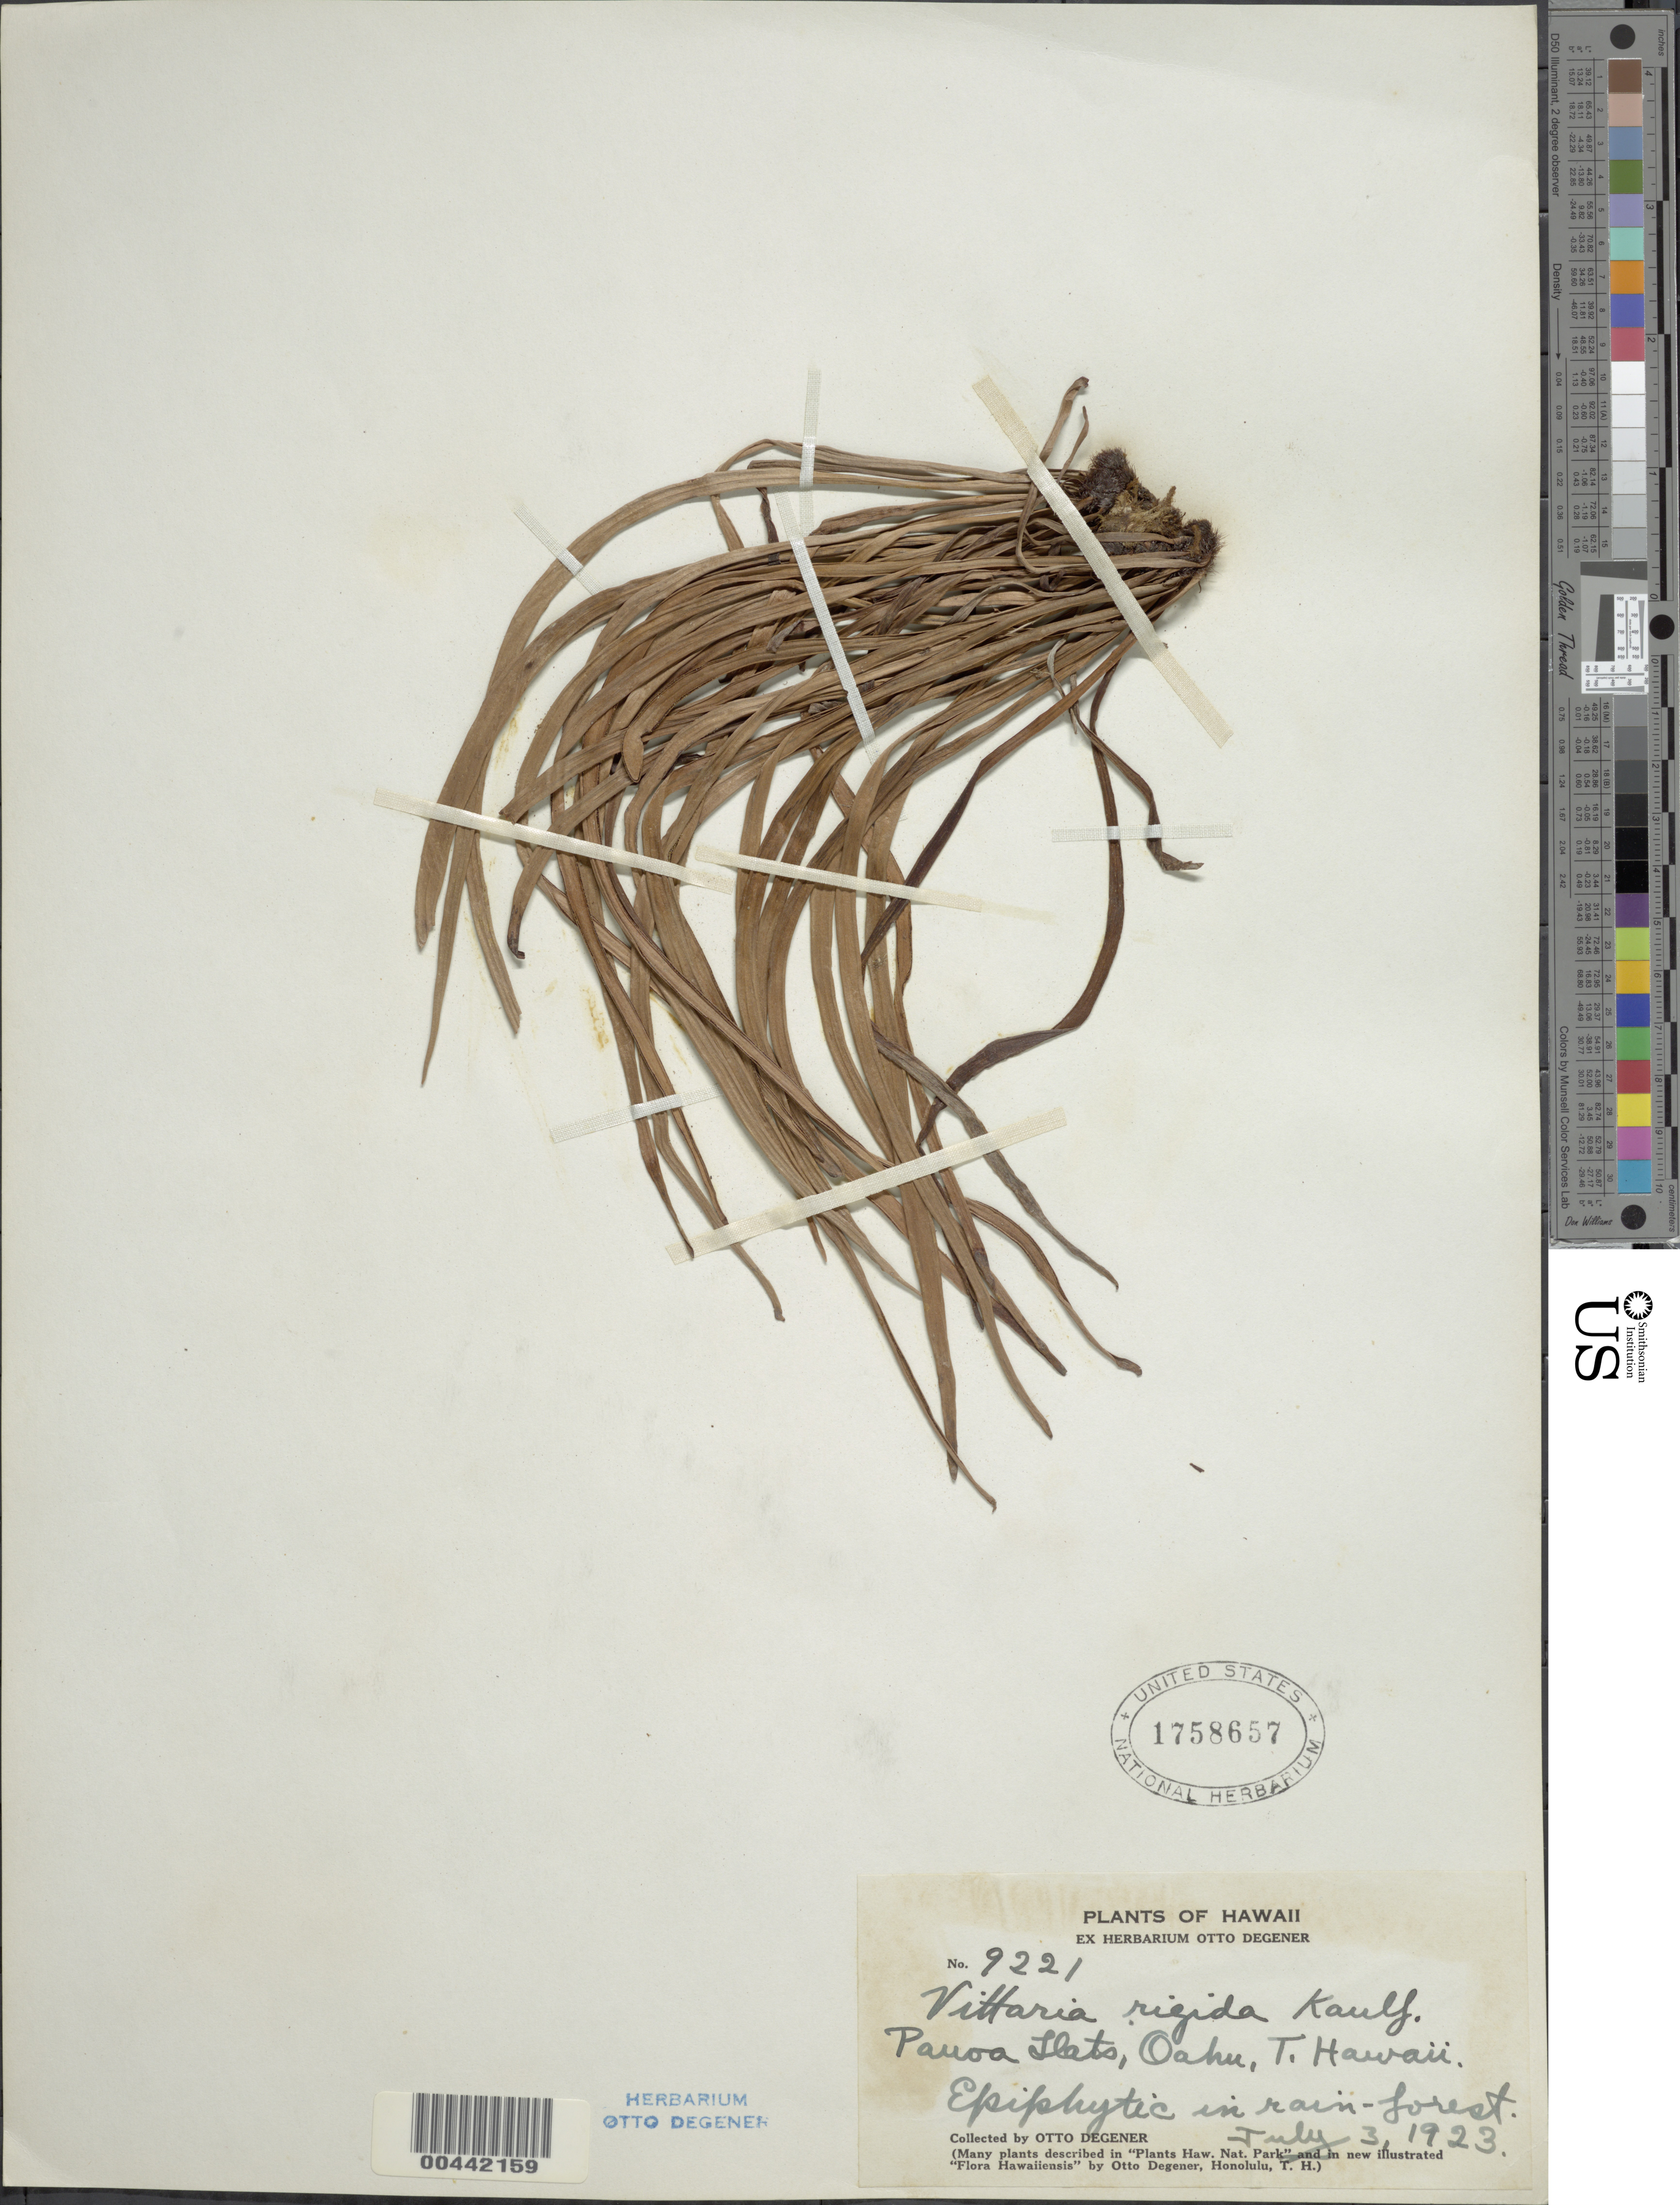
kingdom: Plantae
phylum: Tracheophyta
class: Polypodiopsida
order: Polypodiales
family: Pteridaceae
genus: Haplopteris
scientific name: Haplopteris elongata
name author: (Sw.) Crane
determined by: Wagner, W. L., (BOT), Smithsonian Institution - National Museum of Natural History (UNITED STATES)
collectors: O. Degener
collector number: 9221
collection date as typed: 3 Jul 1923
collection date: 1923-07-03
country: United States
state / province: Hawaii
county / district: Honolulu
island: Oahu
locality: Pauoa Flats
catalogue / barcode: US 1758657